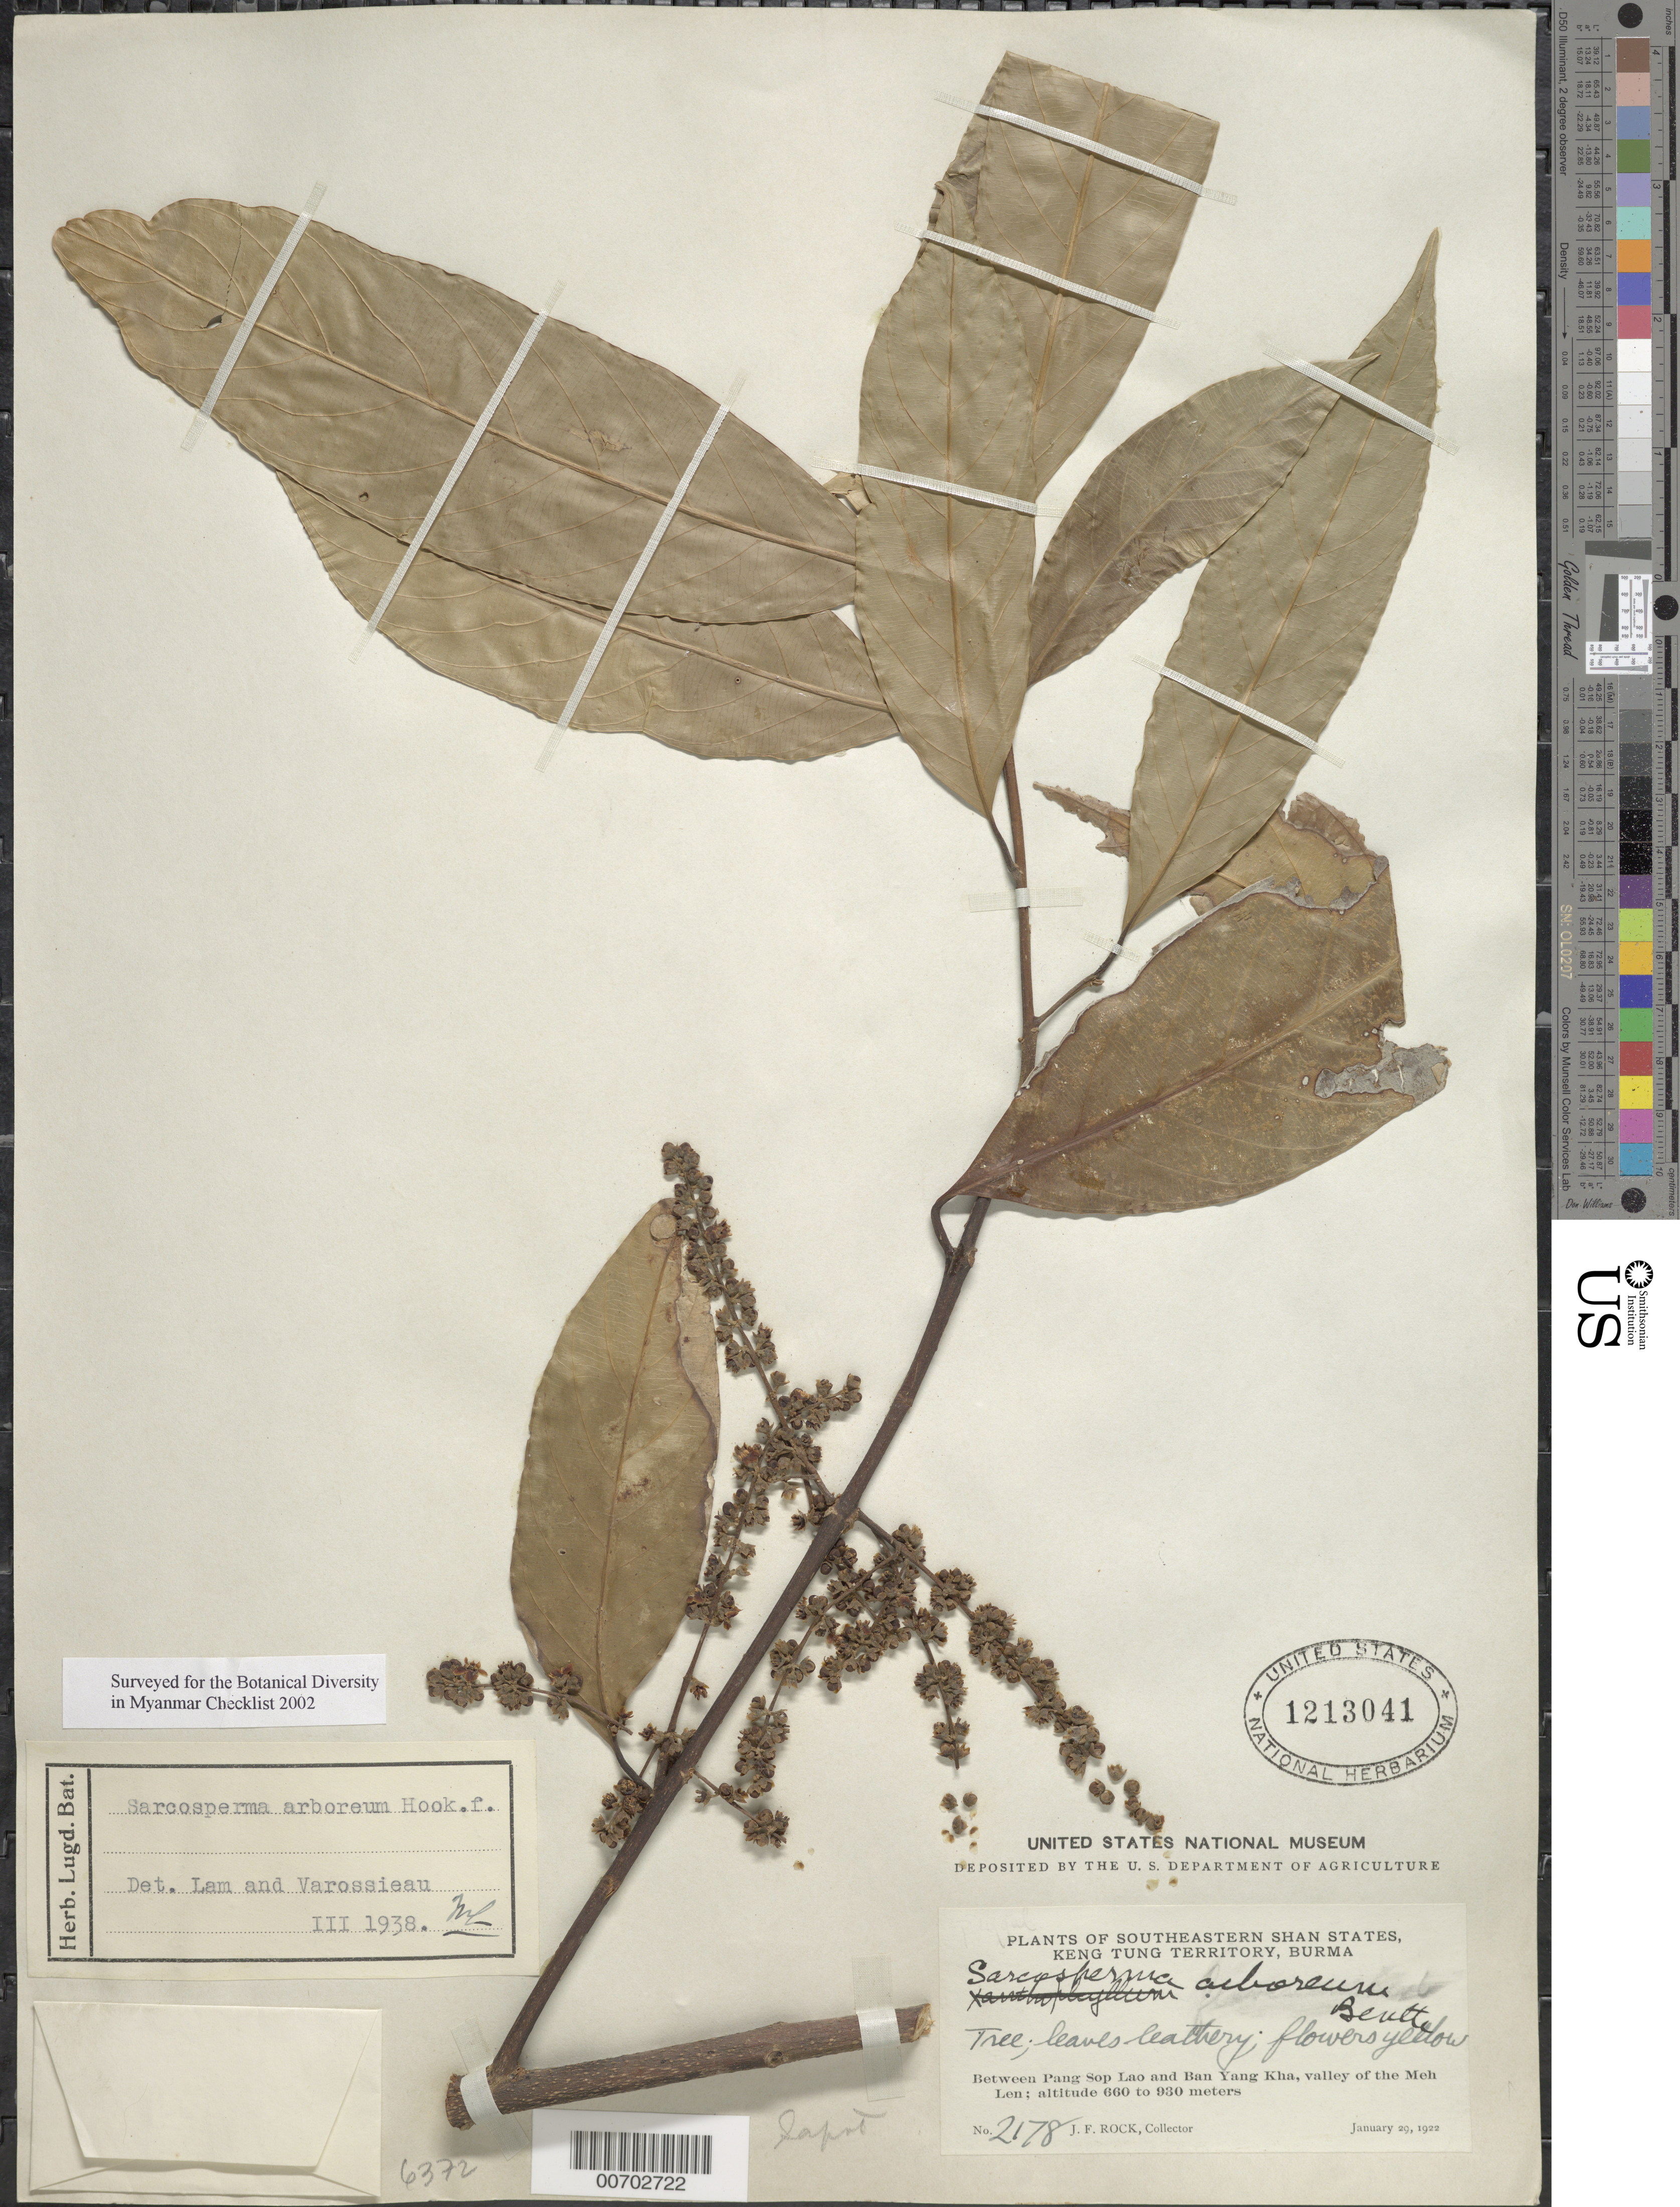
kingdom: Plantae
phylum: Tracheophyta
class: Magnoliopsida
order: Ericales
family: Sapotaceae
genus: Sarcosperma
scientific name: Sarcosperma arboreum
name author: Hook. f.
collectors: J. F. Rock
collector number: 2178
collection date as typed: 29 Jan 1922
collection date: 1922-01-29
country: Myanmar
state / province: Shan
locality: Southeastern Shan States, Keng Tung Terr., betw. Pang Sop Lao and Ban Yang Kha, valley of the Meh Len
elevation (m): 660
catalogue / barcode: US 1213041